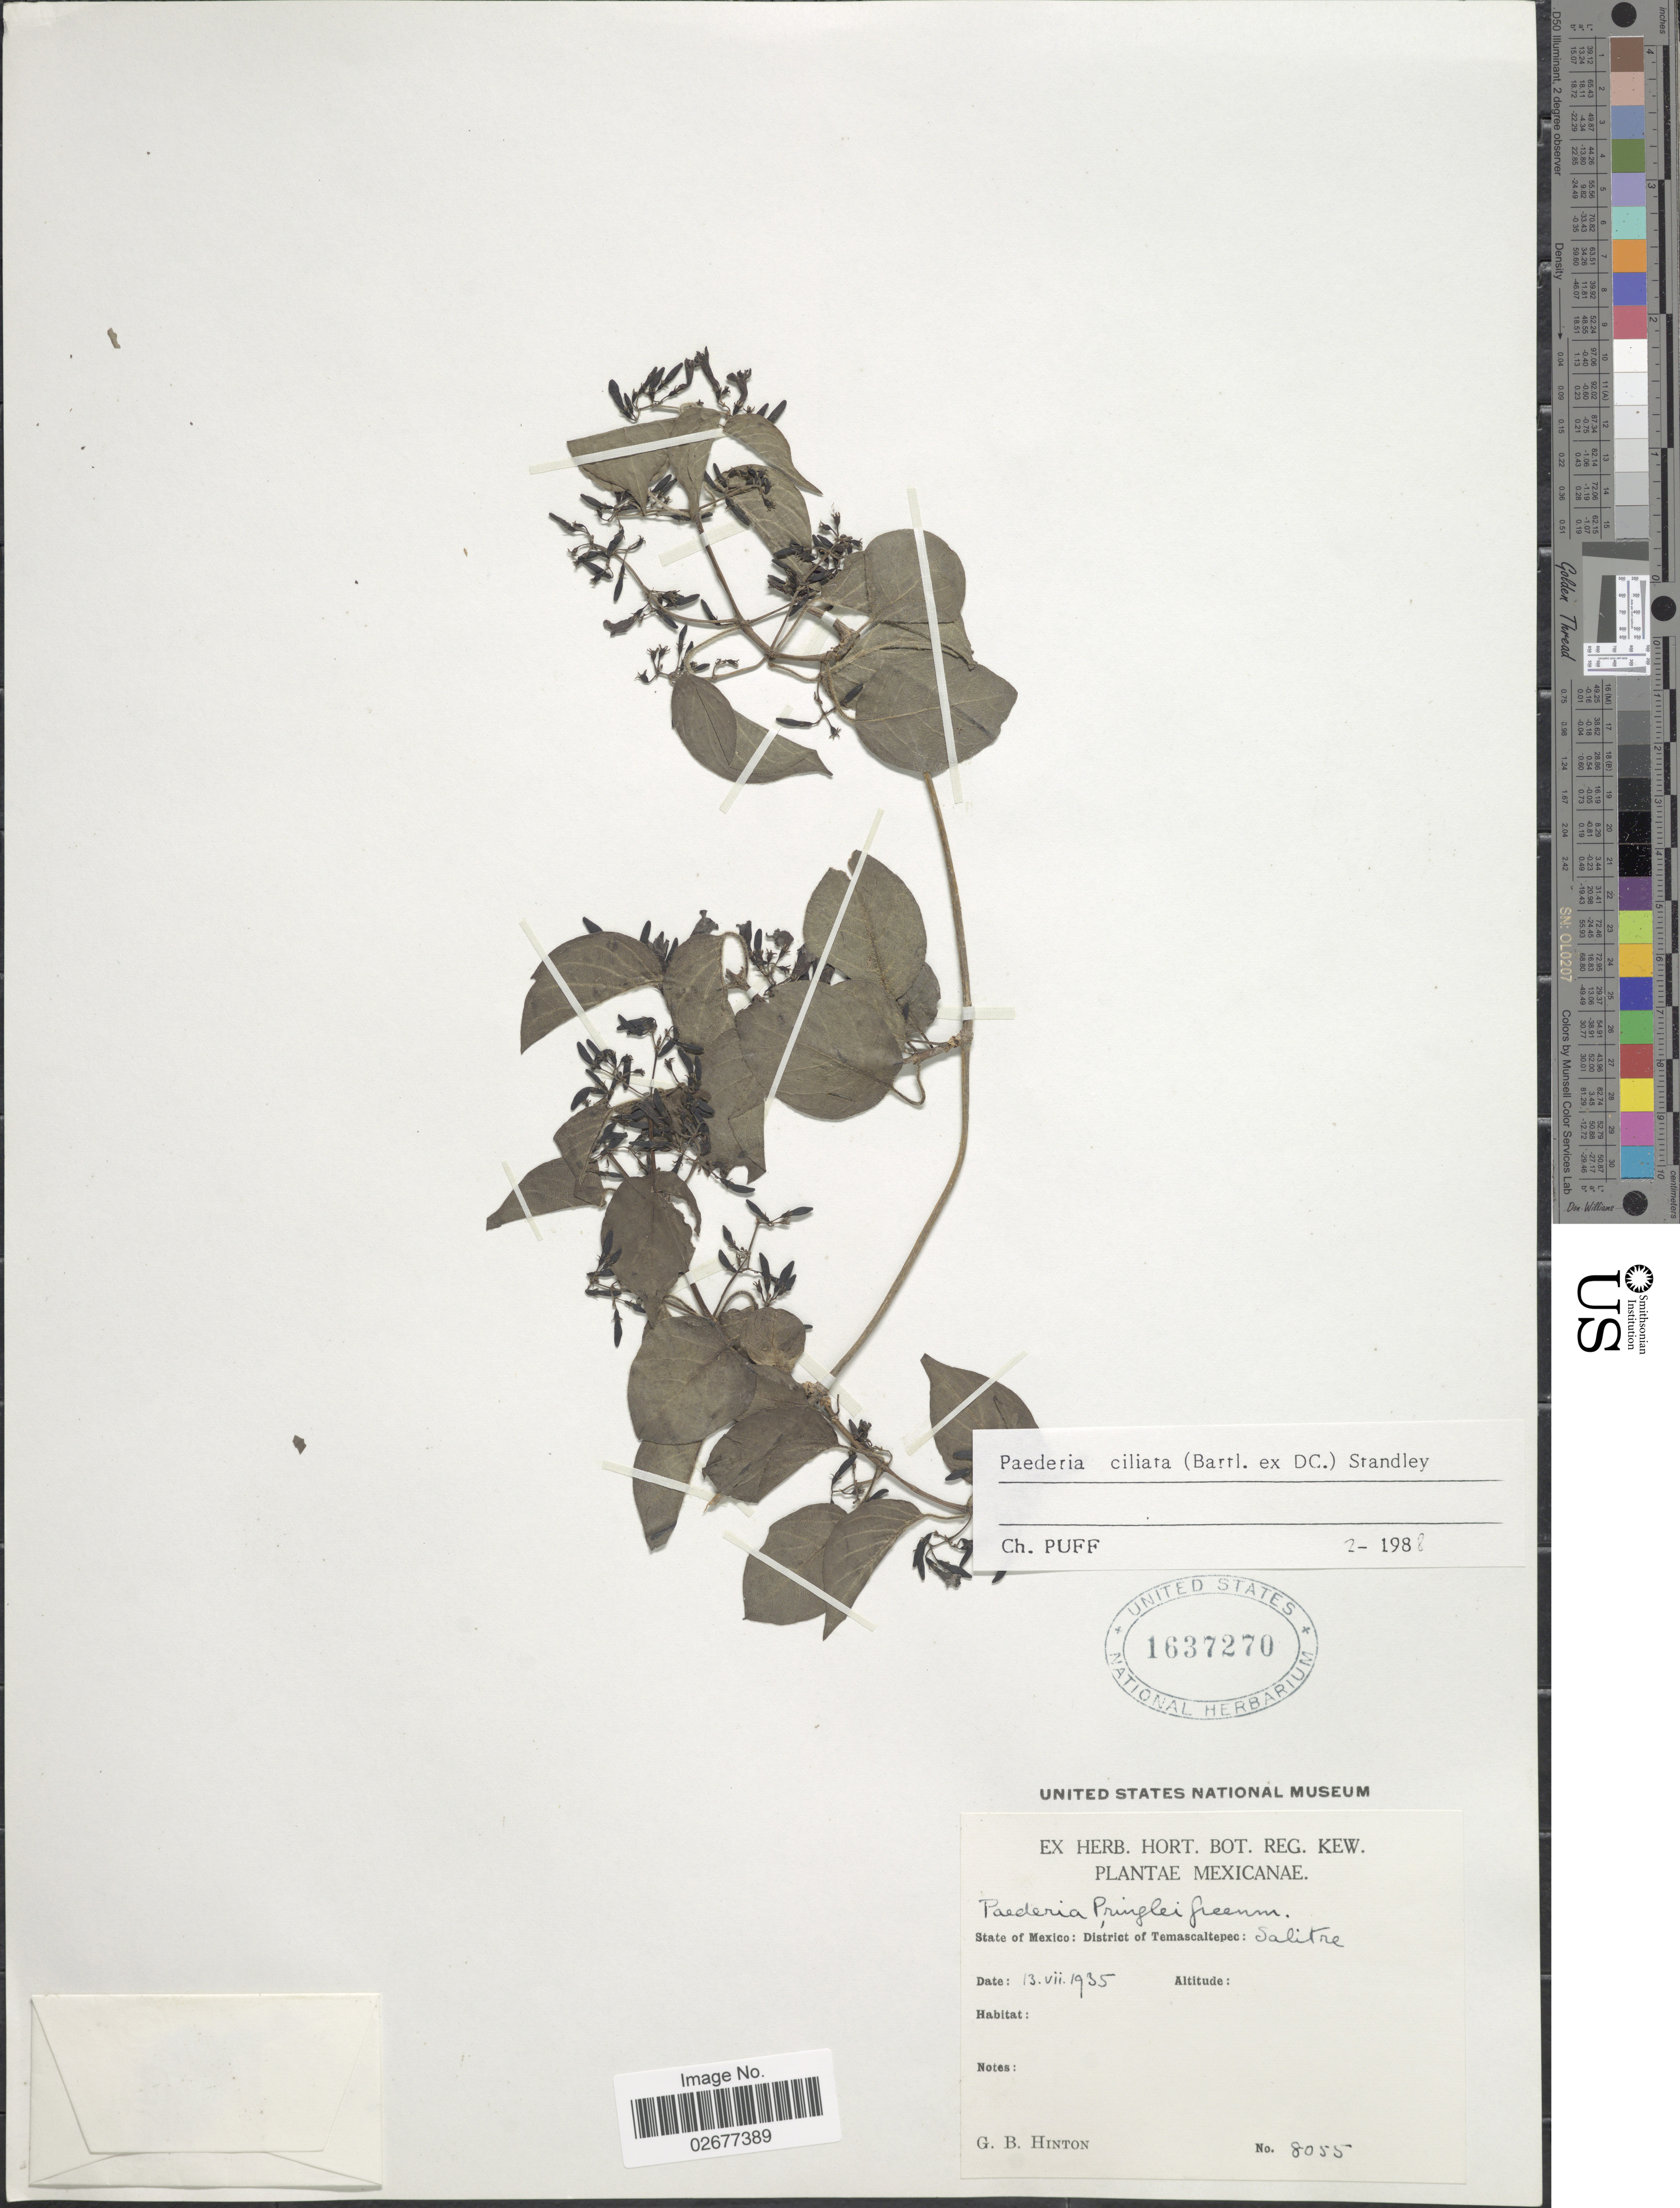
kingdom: Plantae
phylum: Tracheophyta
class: Magnoliopsida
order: Gentianales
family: Rubiaceae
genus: Paederia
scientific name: Paederia ciliata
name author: (Bartl. ex DC.) Standl.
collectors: G. B. Hinton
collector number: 8055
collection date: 1935-07-13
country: Mexico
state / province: México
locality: District of Temascaltepec: Salitre.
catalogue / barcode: US 1637270